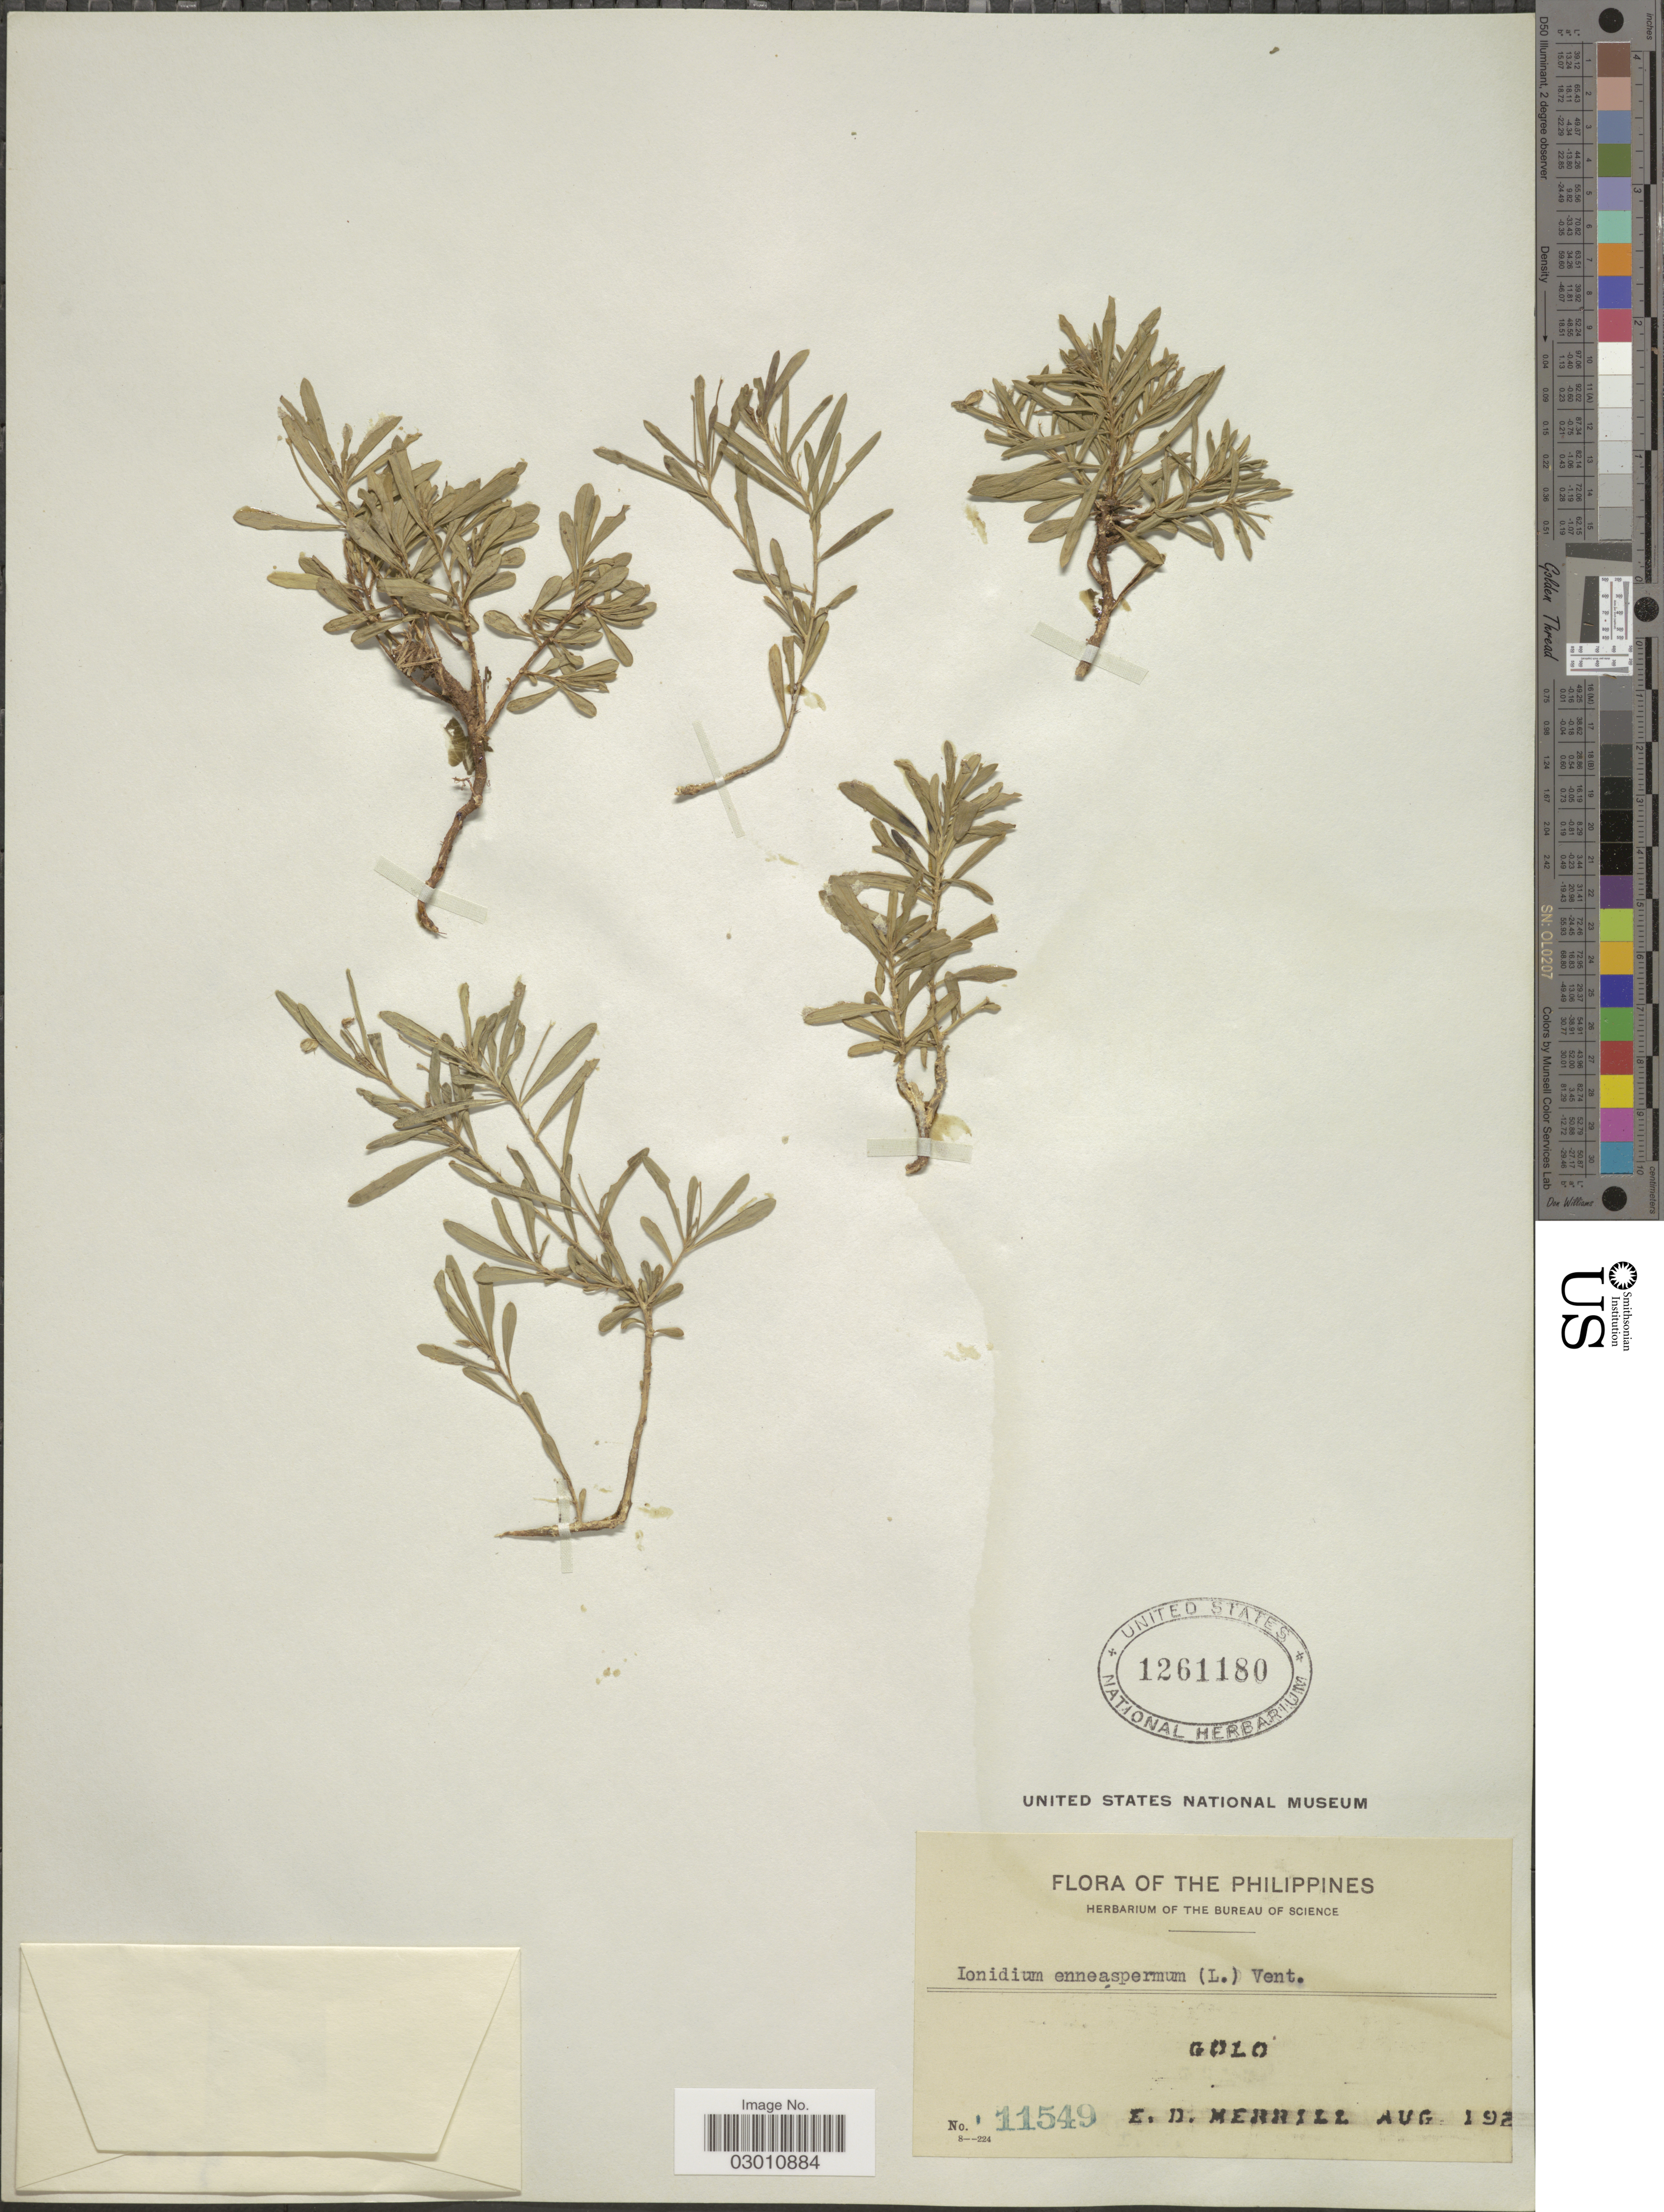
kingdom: Plantae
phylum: Tracheophyta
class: Magnoliopsida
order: Malpighiales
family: Violaceae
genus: Pigea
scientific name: Pigea enneasperma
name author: (L.) P.I. Forst.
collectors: E. D. Merrill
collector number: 11549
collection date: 1922-08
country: Philippines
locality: Golo.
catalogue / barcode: US 1261180